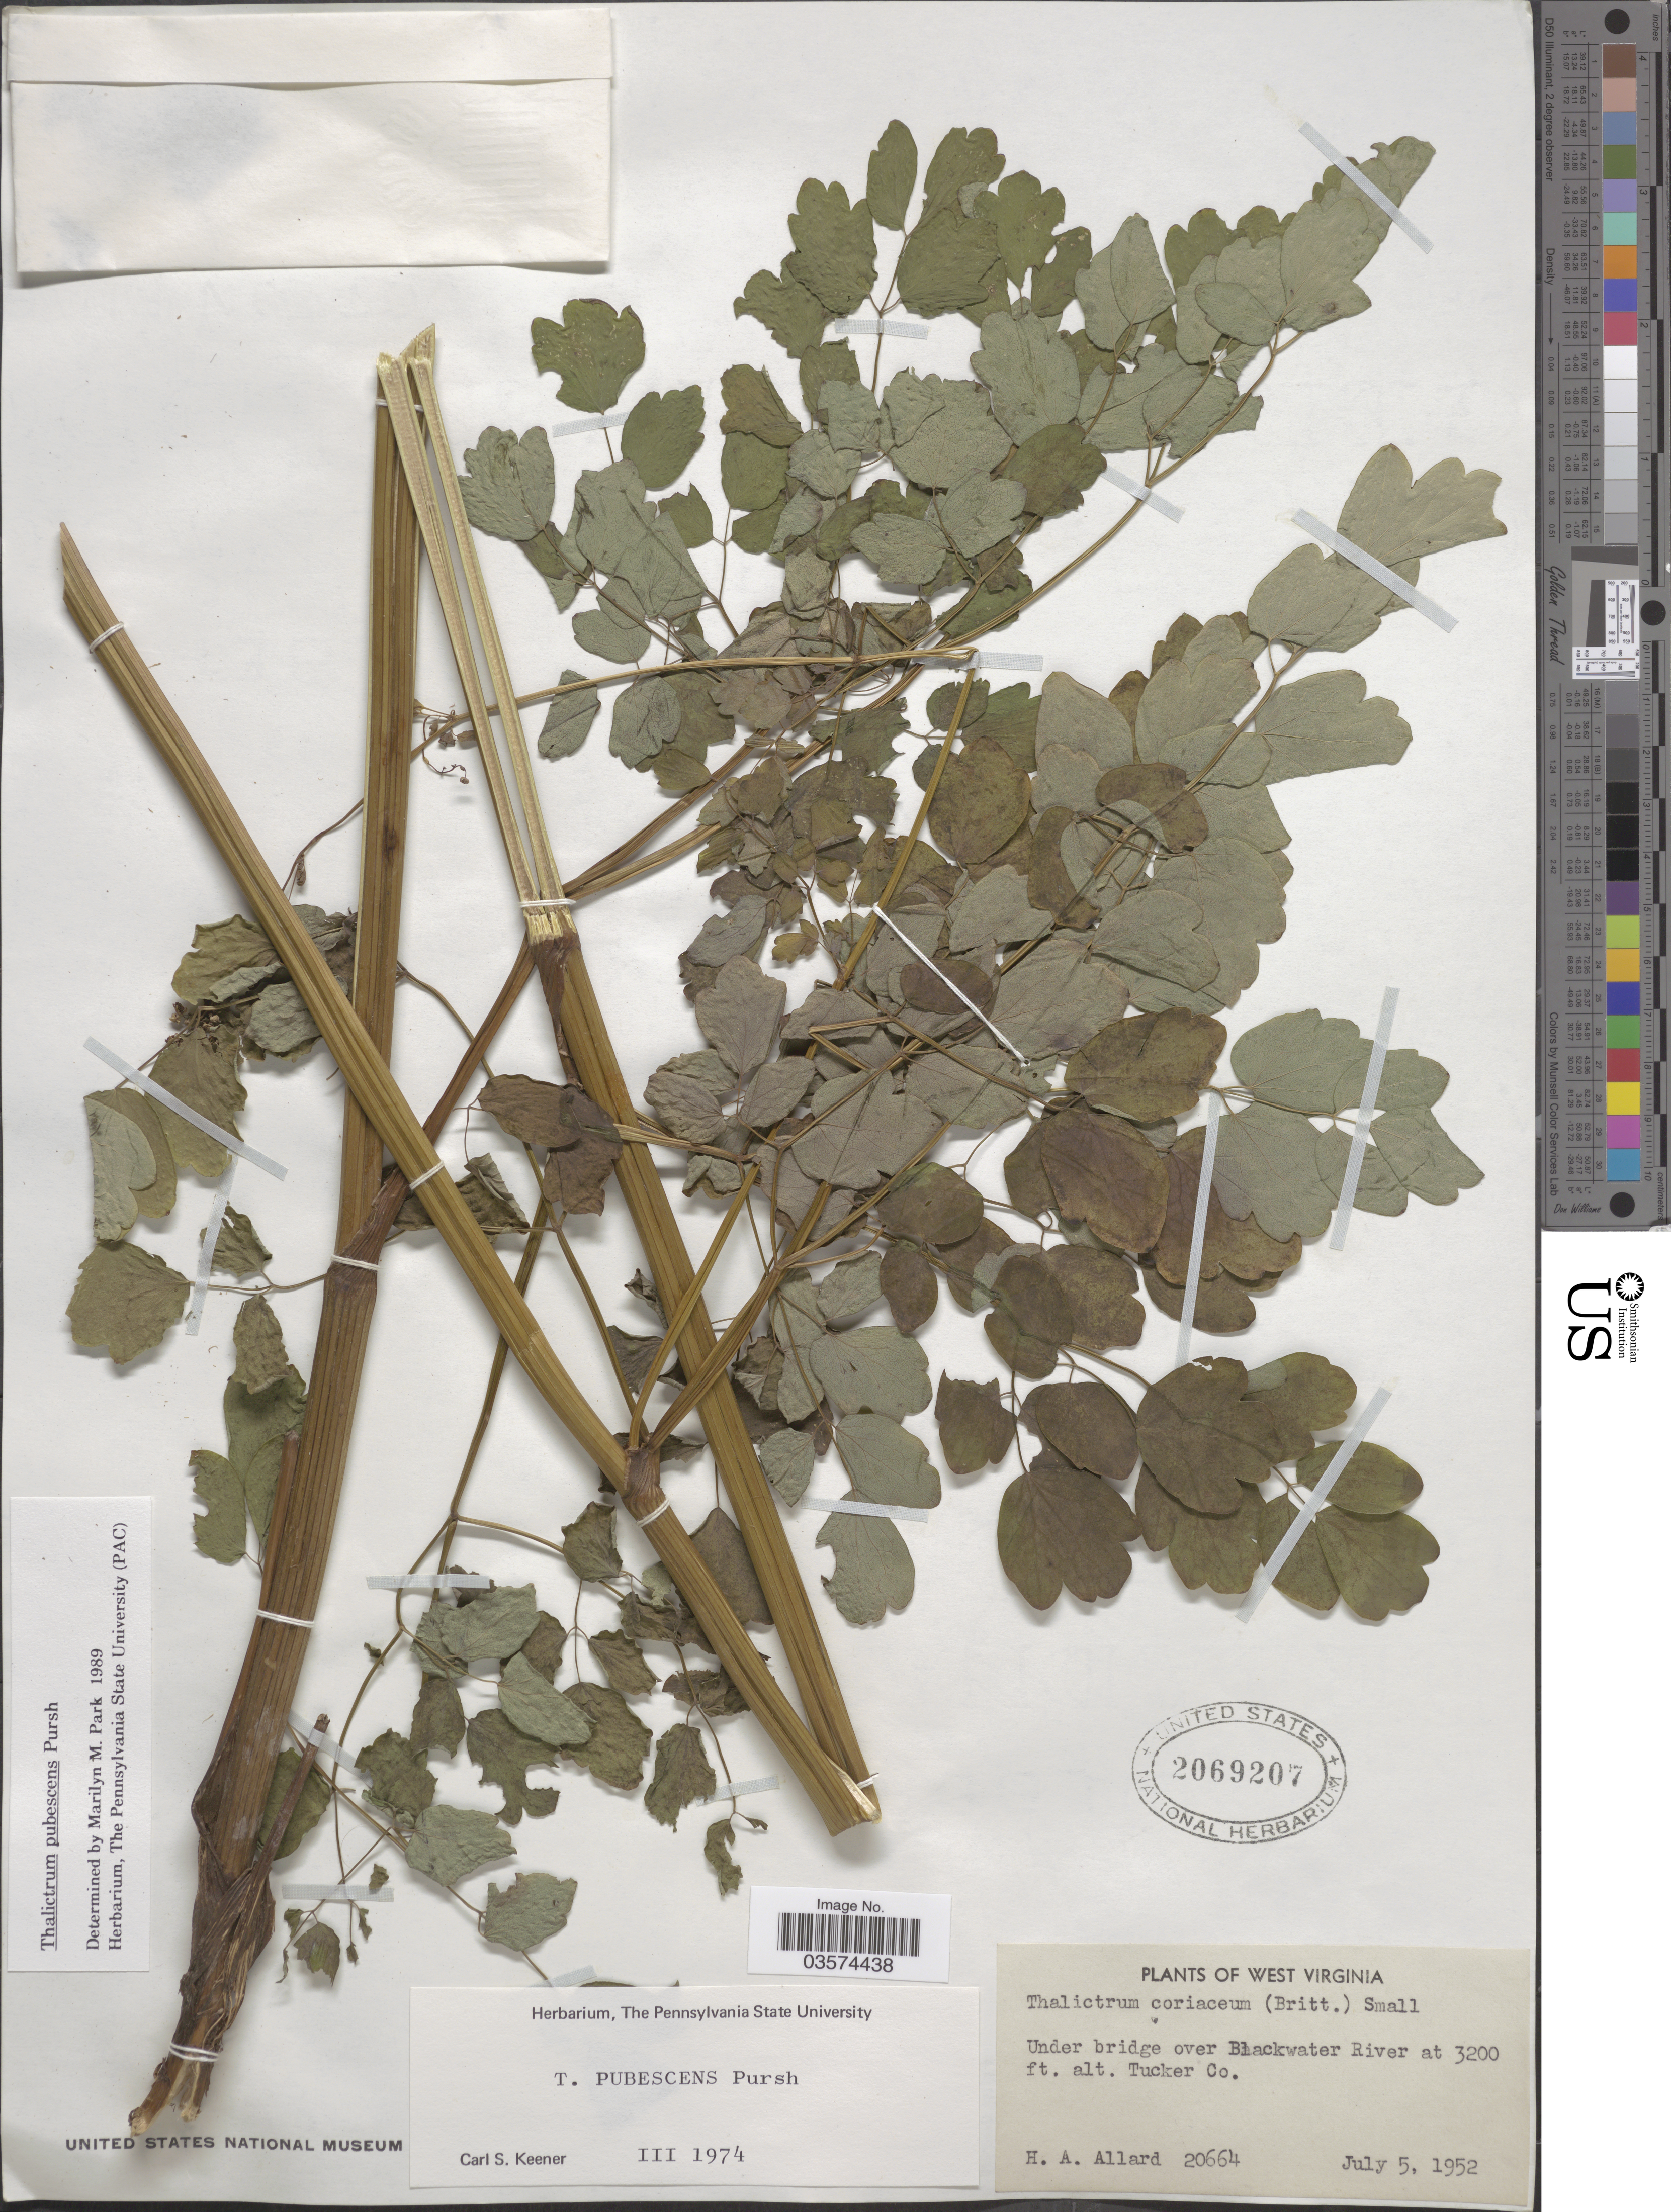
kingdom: Plantae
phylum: Tracheophyta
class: Magnoliopsida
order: Ranunculales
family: Ranunculaceae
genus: Thalictrum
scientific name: Thalictrum pubescens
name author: Pursh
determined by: Park, Marilyn Marqueen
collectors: H. A. Allard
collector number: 20664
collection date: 1952-07-05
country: United States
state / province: West Virginia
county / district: Tucker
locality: Under bridge over Blackwater River, Tucker Co.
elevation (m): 975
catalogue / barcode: US 2069207